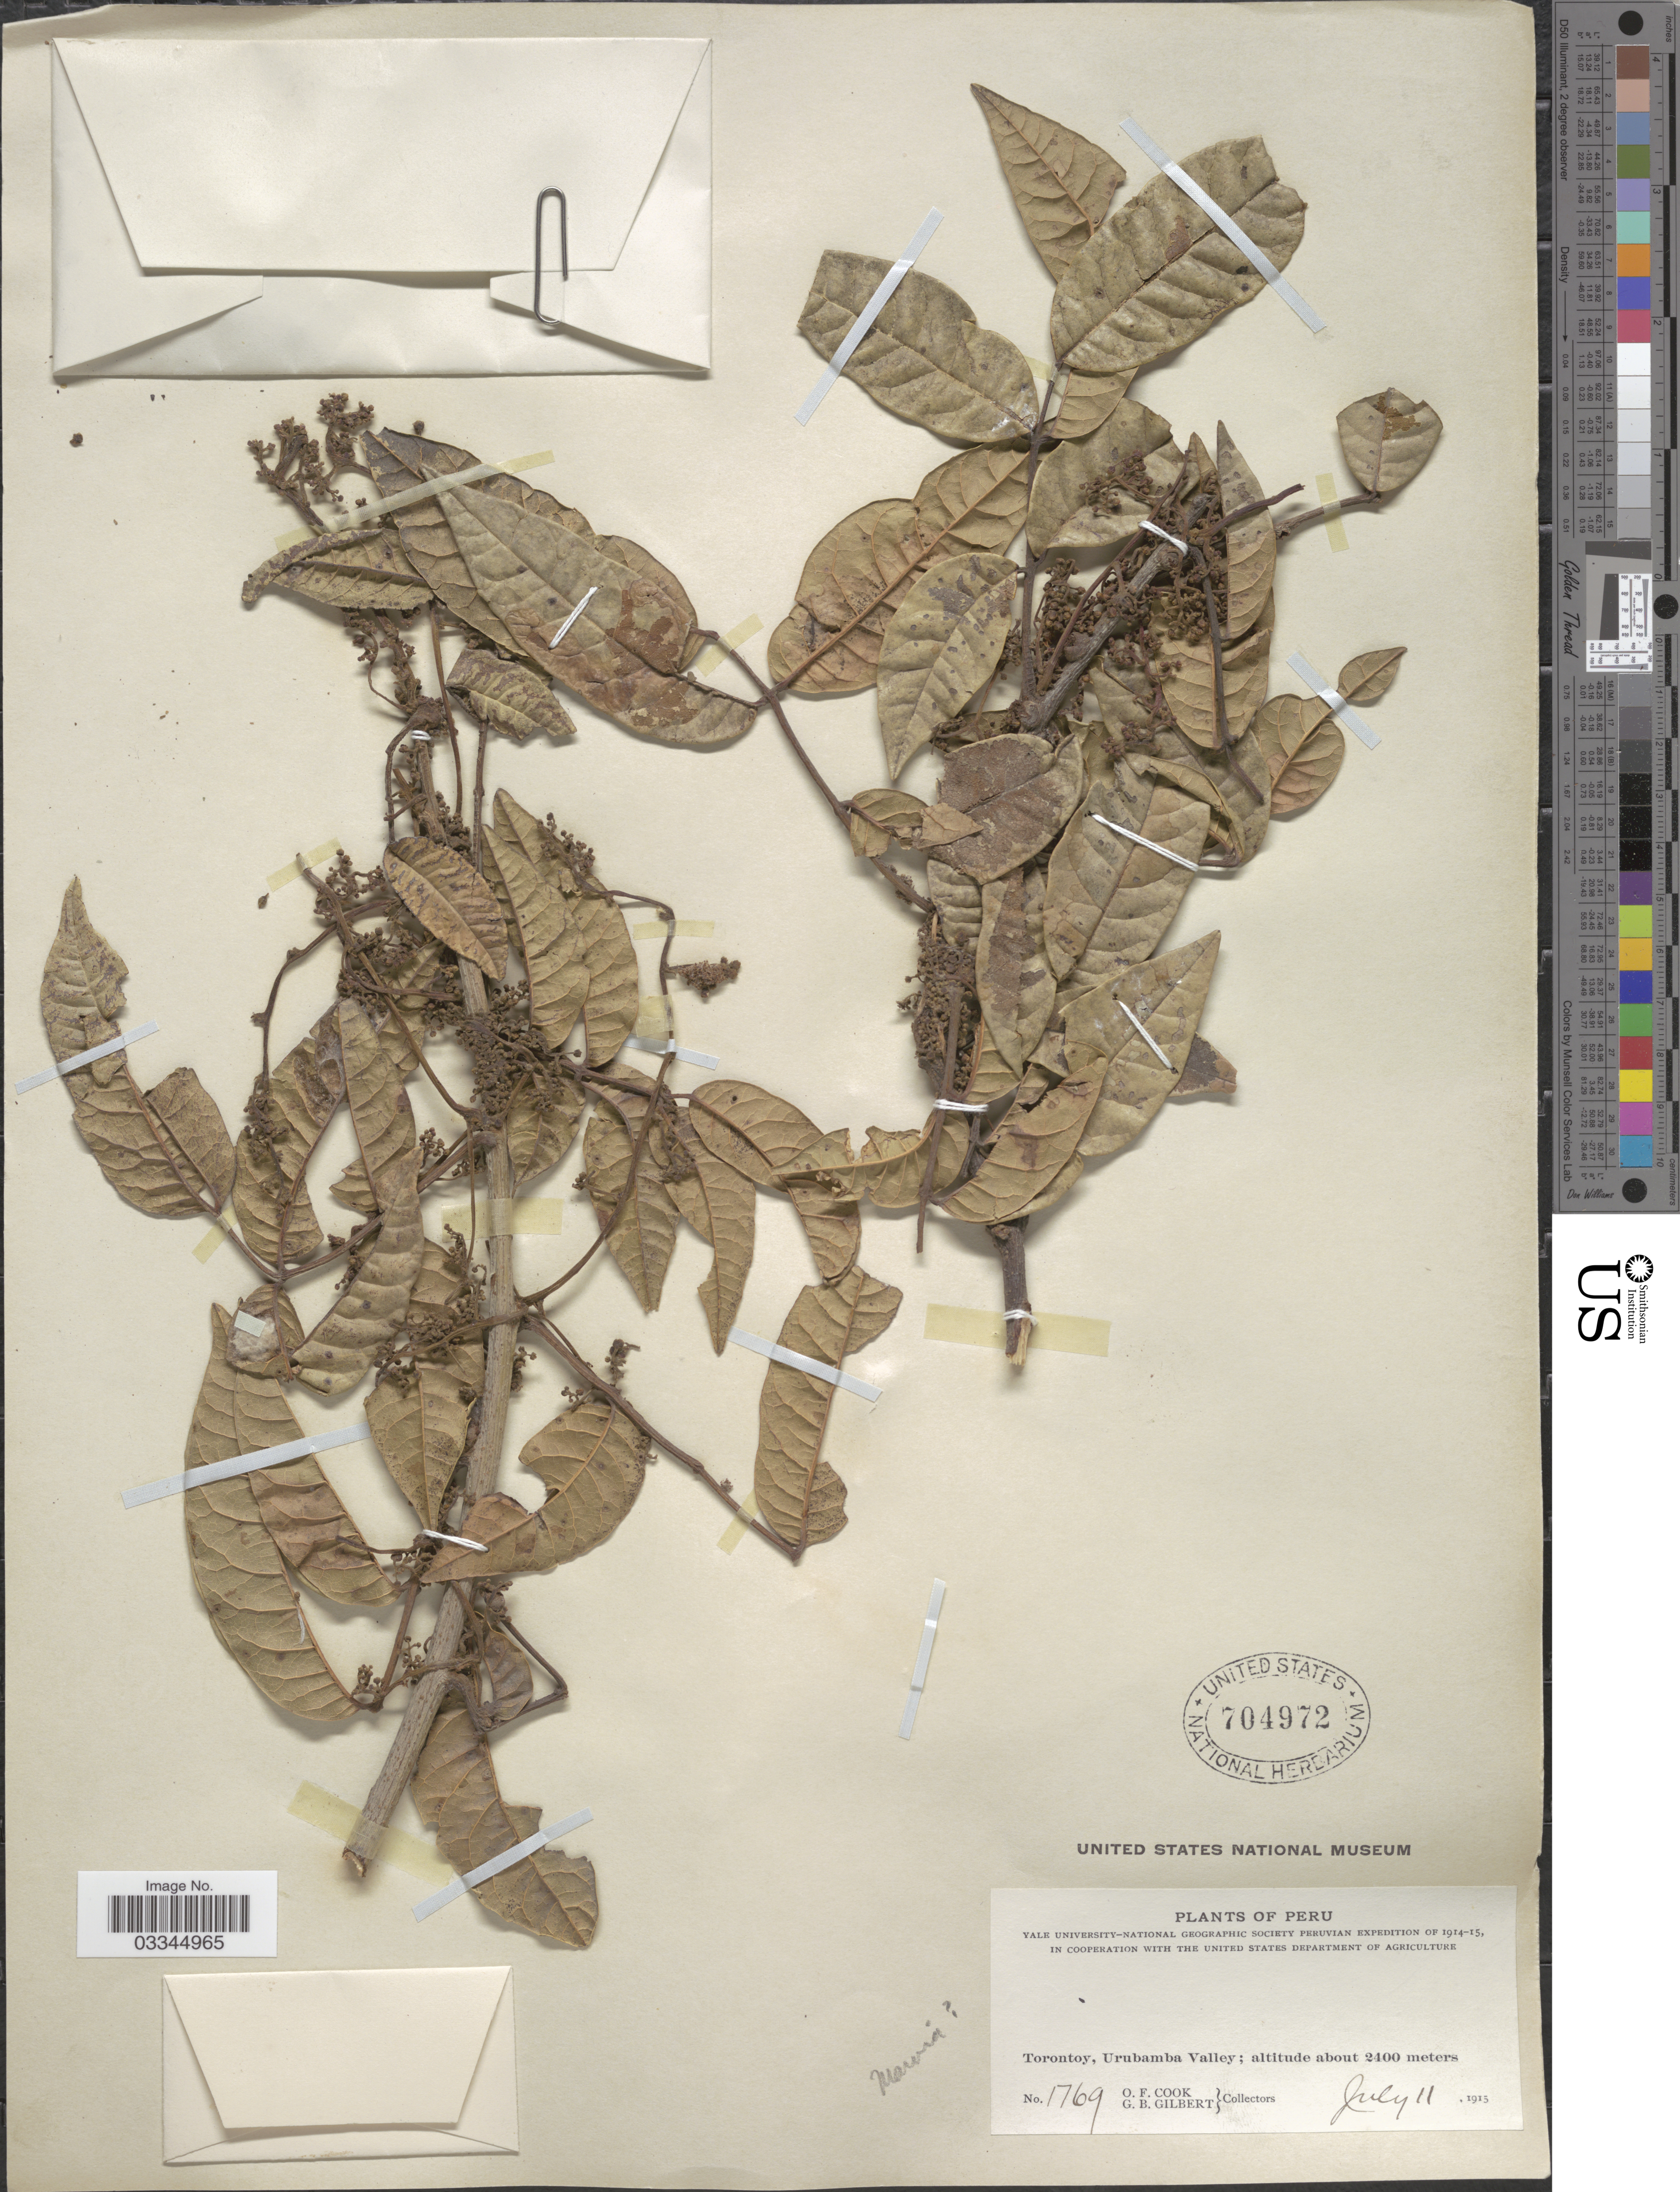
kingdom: Plantae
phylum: Tracheophyta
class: Magnoliopsida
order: Sapindales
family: Anacardiaceae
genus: Mauria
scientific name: Mauria sp.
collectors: O. F. Cook & G. B. Gilbert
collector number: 1769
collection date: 1915-07-11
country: Peru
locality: Torontoy, Urubamba Valley.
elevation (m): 2400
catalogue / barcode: US 704972